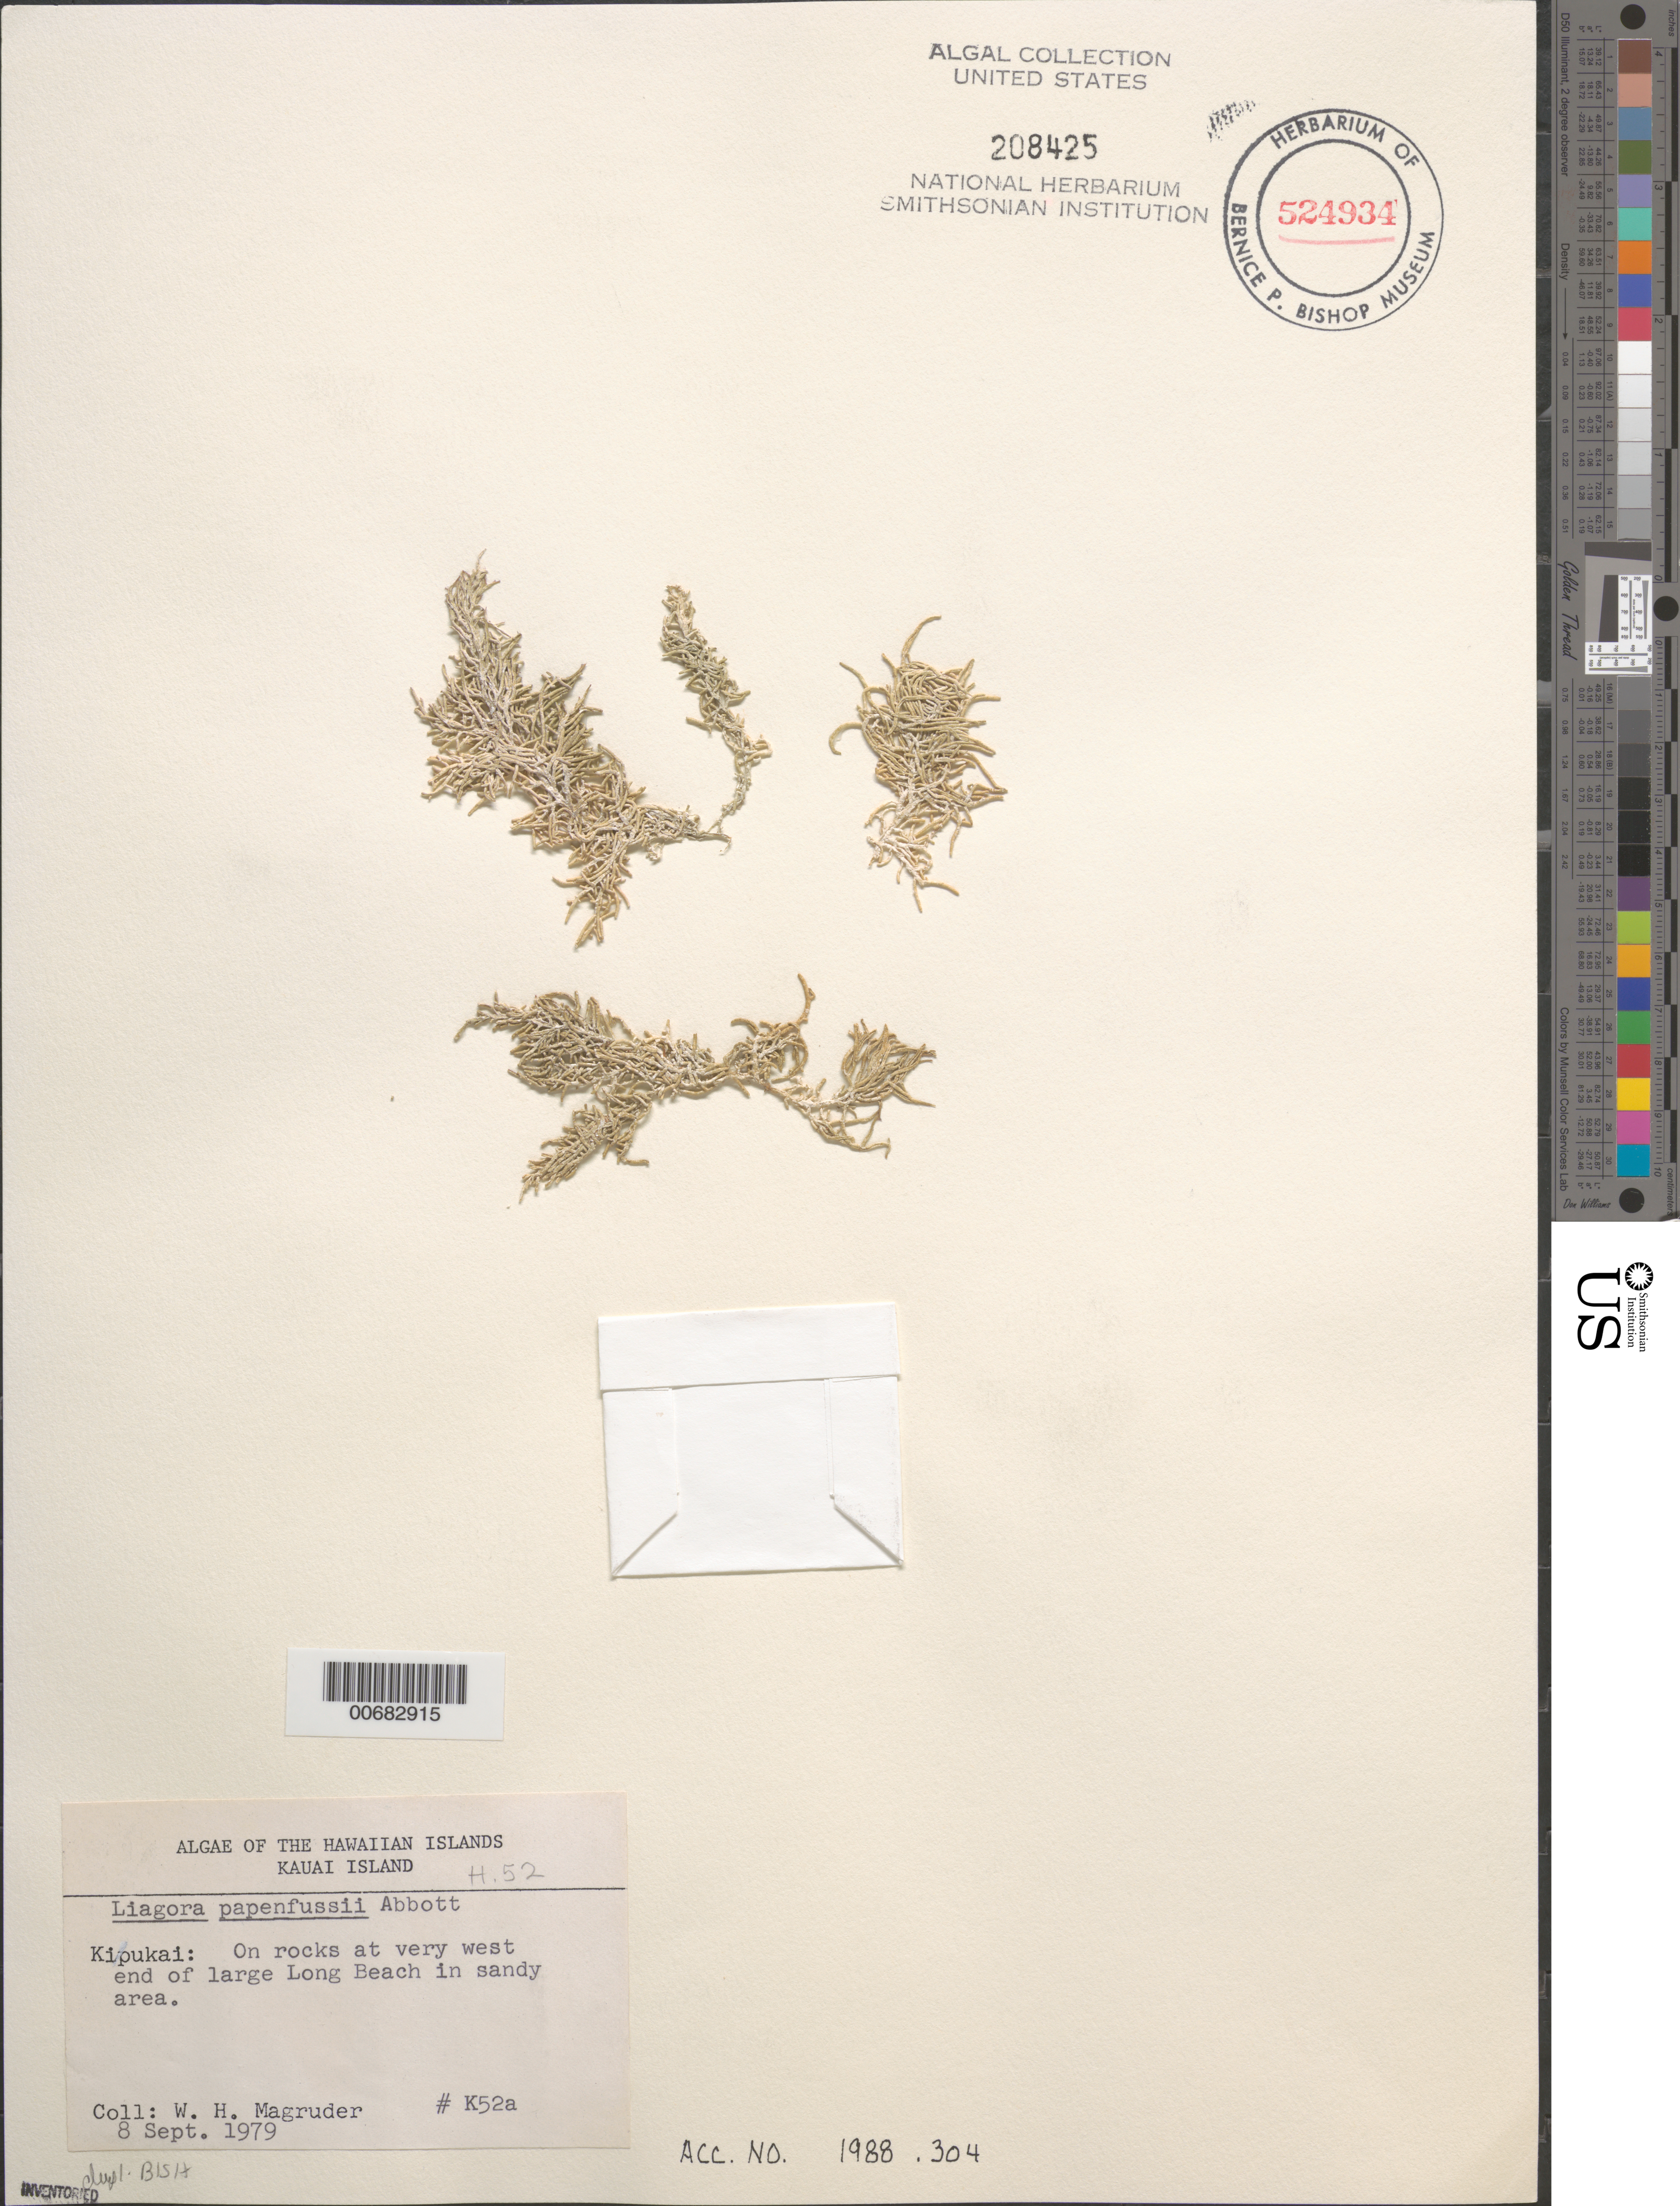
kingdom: Plantae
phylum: Rhodophyta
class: Florideophyceae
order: Nemaliales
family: Liagoraceae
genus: Liagora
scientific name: Liagora papenfussii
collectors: W. Magruder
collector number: K52a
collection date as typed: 08 Sep 1979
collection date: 1979-09-08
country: United States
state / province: Hawaii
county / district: Kauai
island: Kaua'i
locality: Kipukai, Long Beach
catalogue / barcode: US 208425